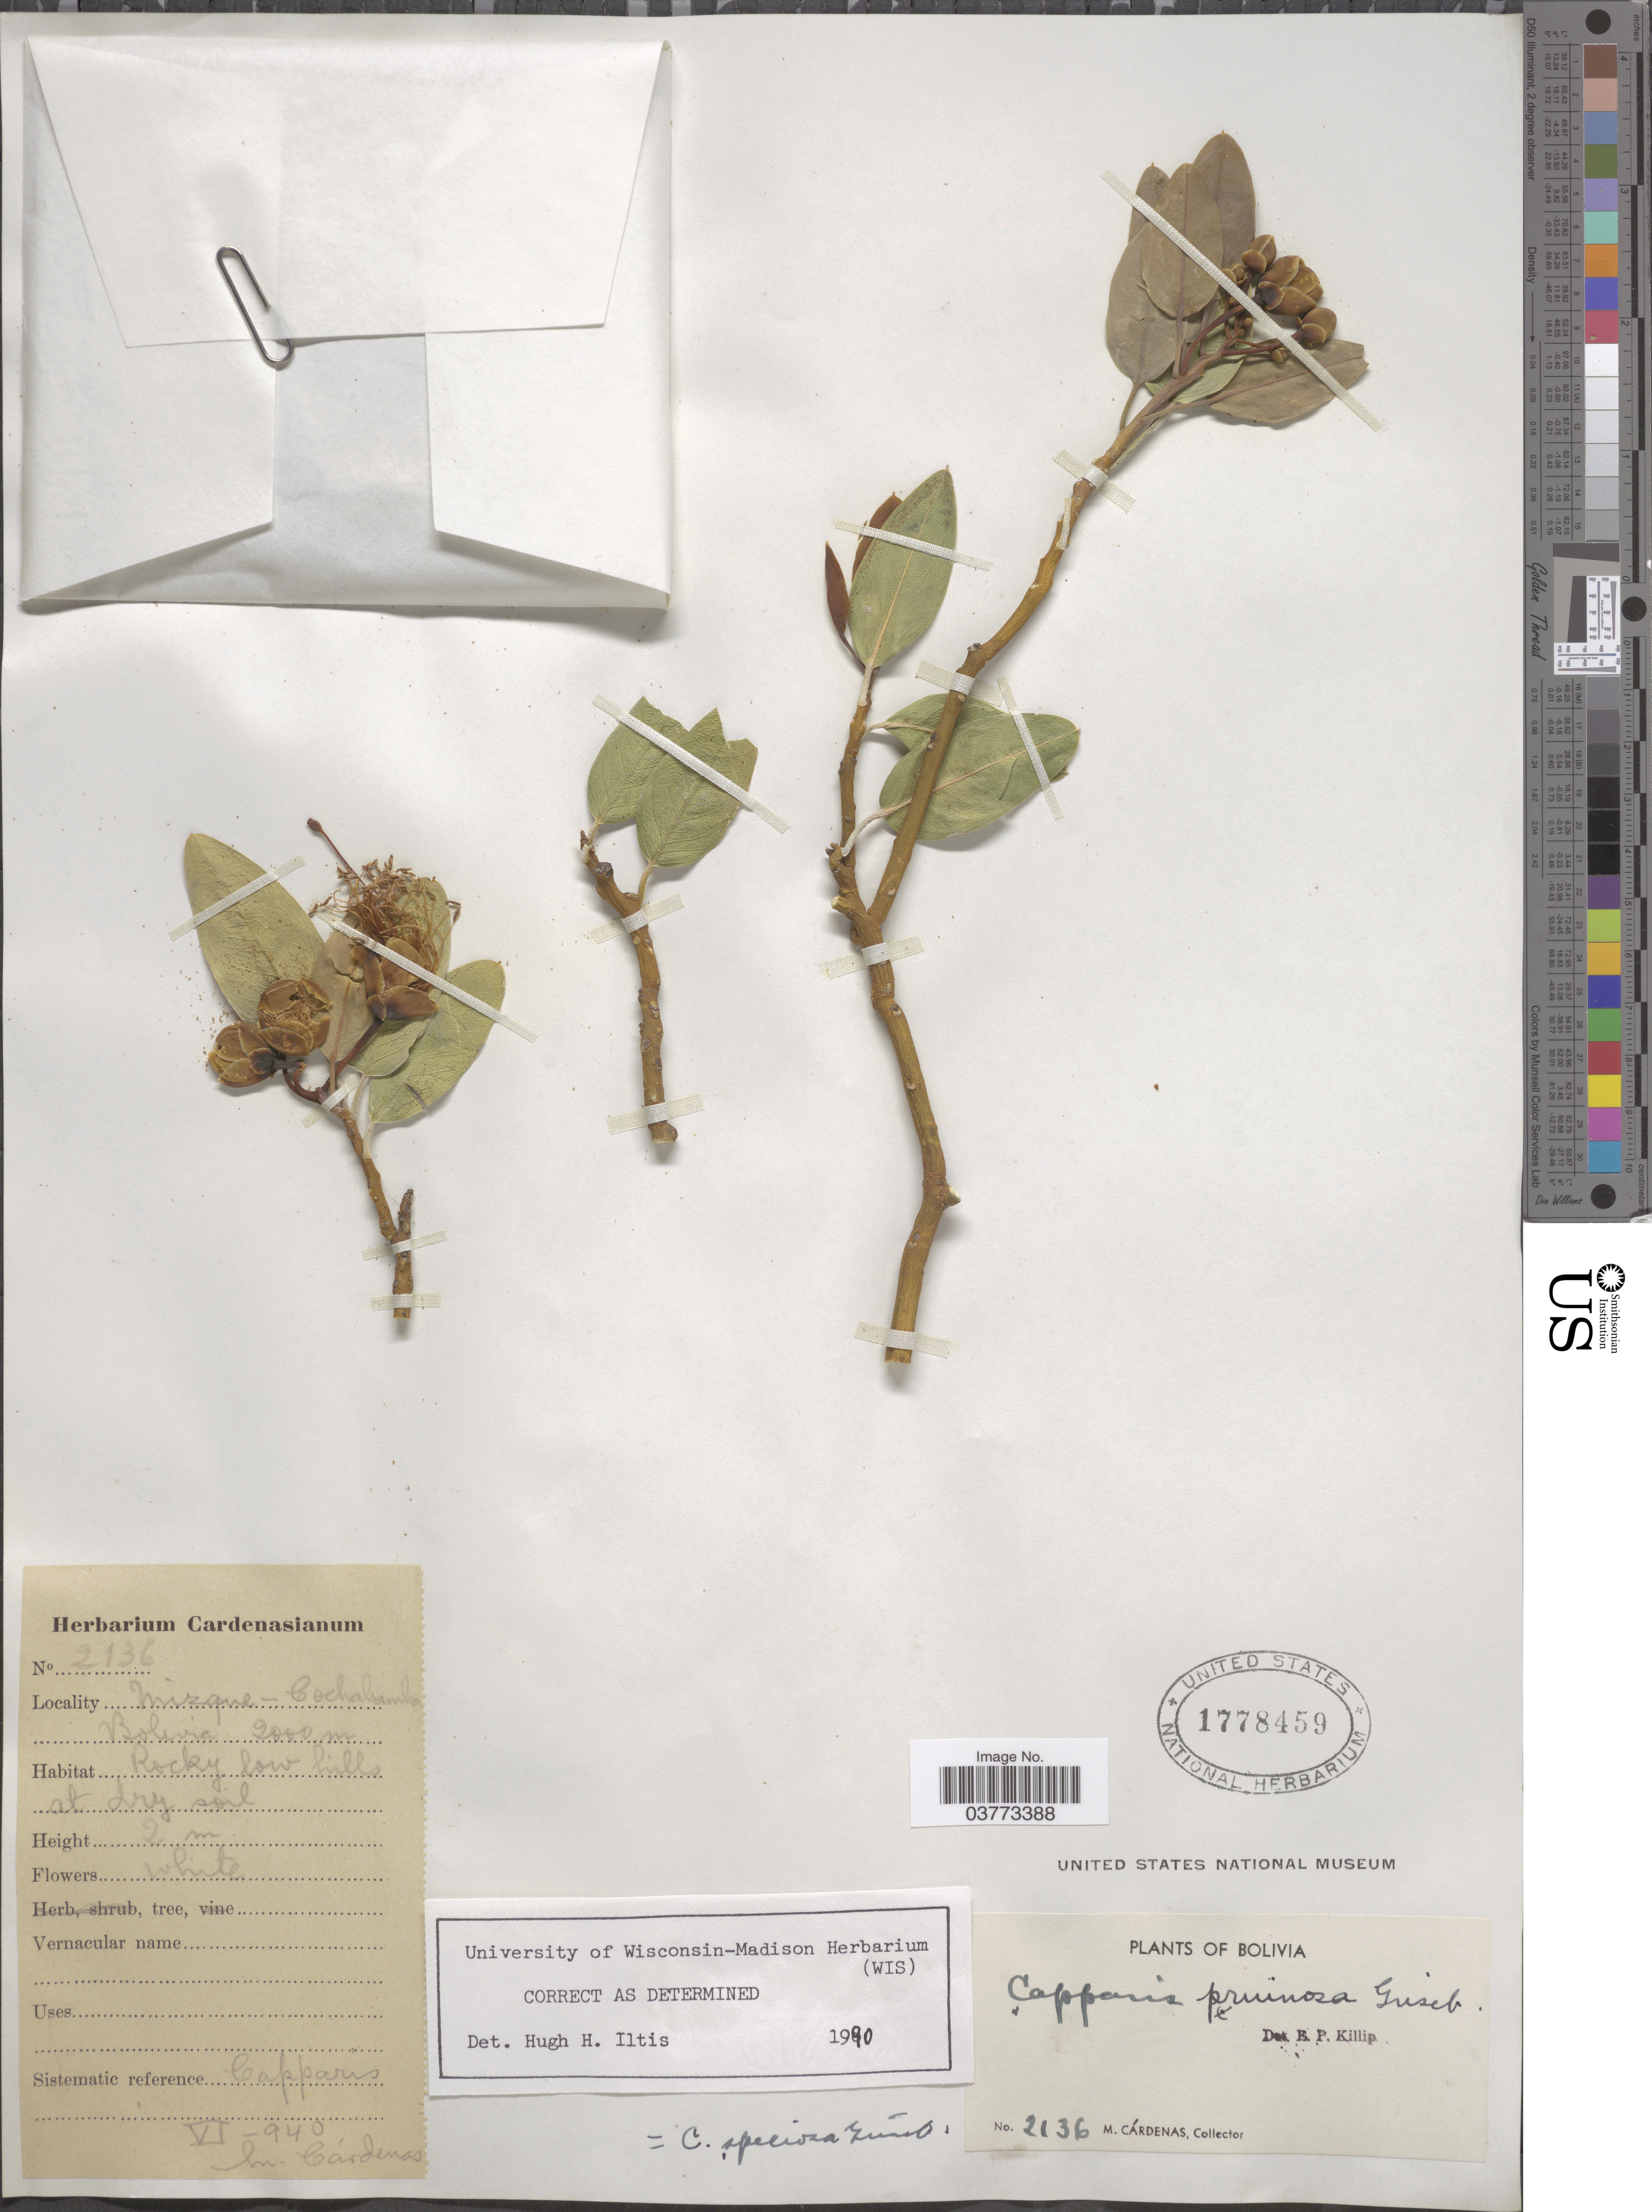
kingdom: Plantae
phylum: Tracheophyta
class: Magnoliopsida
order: Brassicales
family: Capparaceae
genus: Anisocapparis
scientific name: Anisocapparis speciosa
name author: (Griseb.) Cornejo & Iltis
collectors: M. Cárdenas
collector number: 2136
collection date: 1940-06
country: Bolivia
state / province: Cochabamba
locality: Mizque - Cochabamba.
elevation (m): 2000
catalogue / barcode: US 1778459